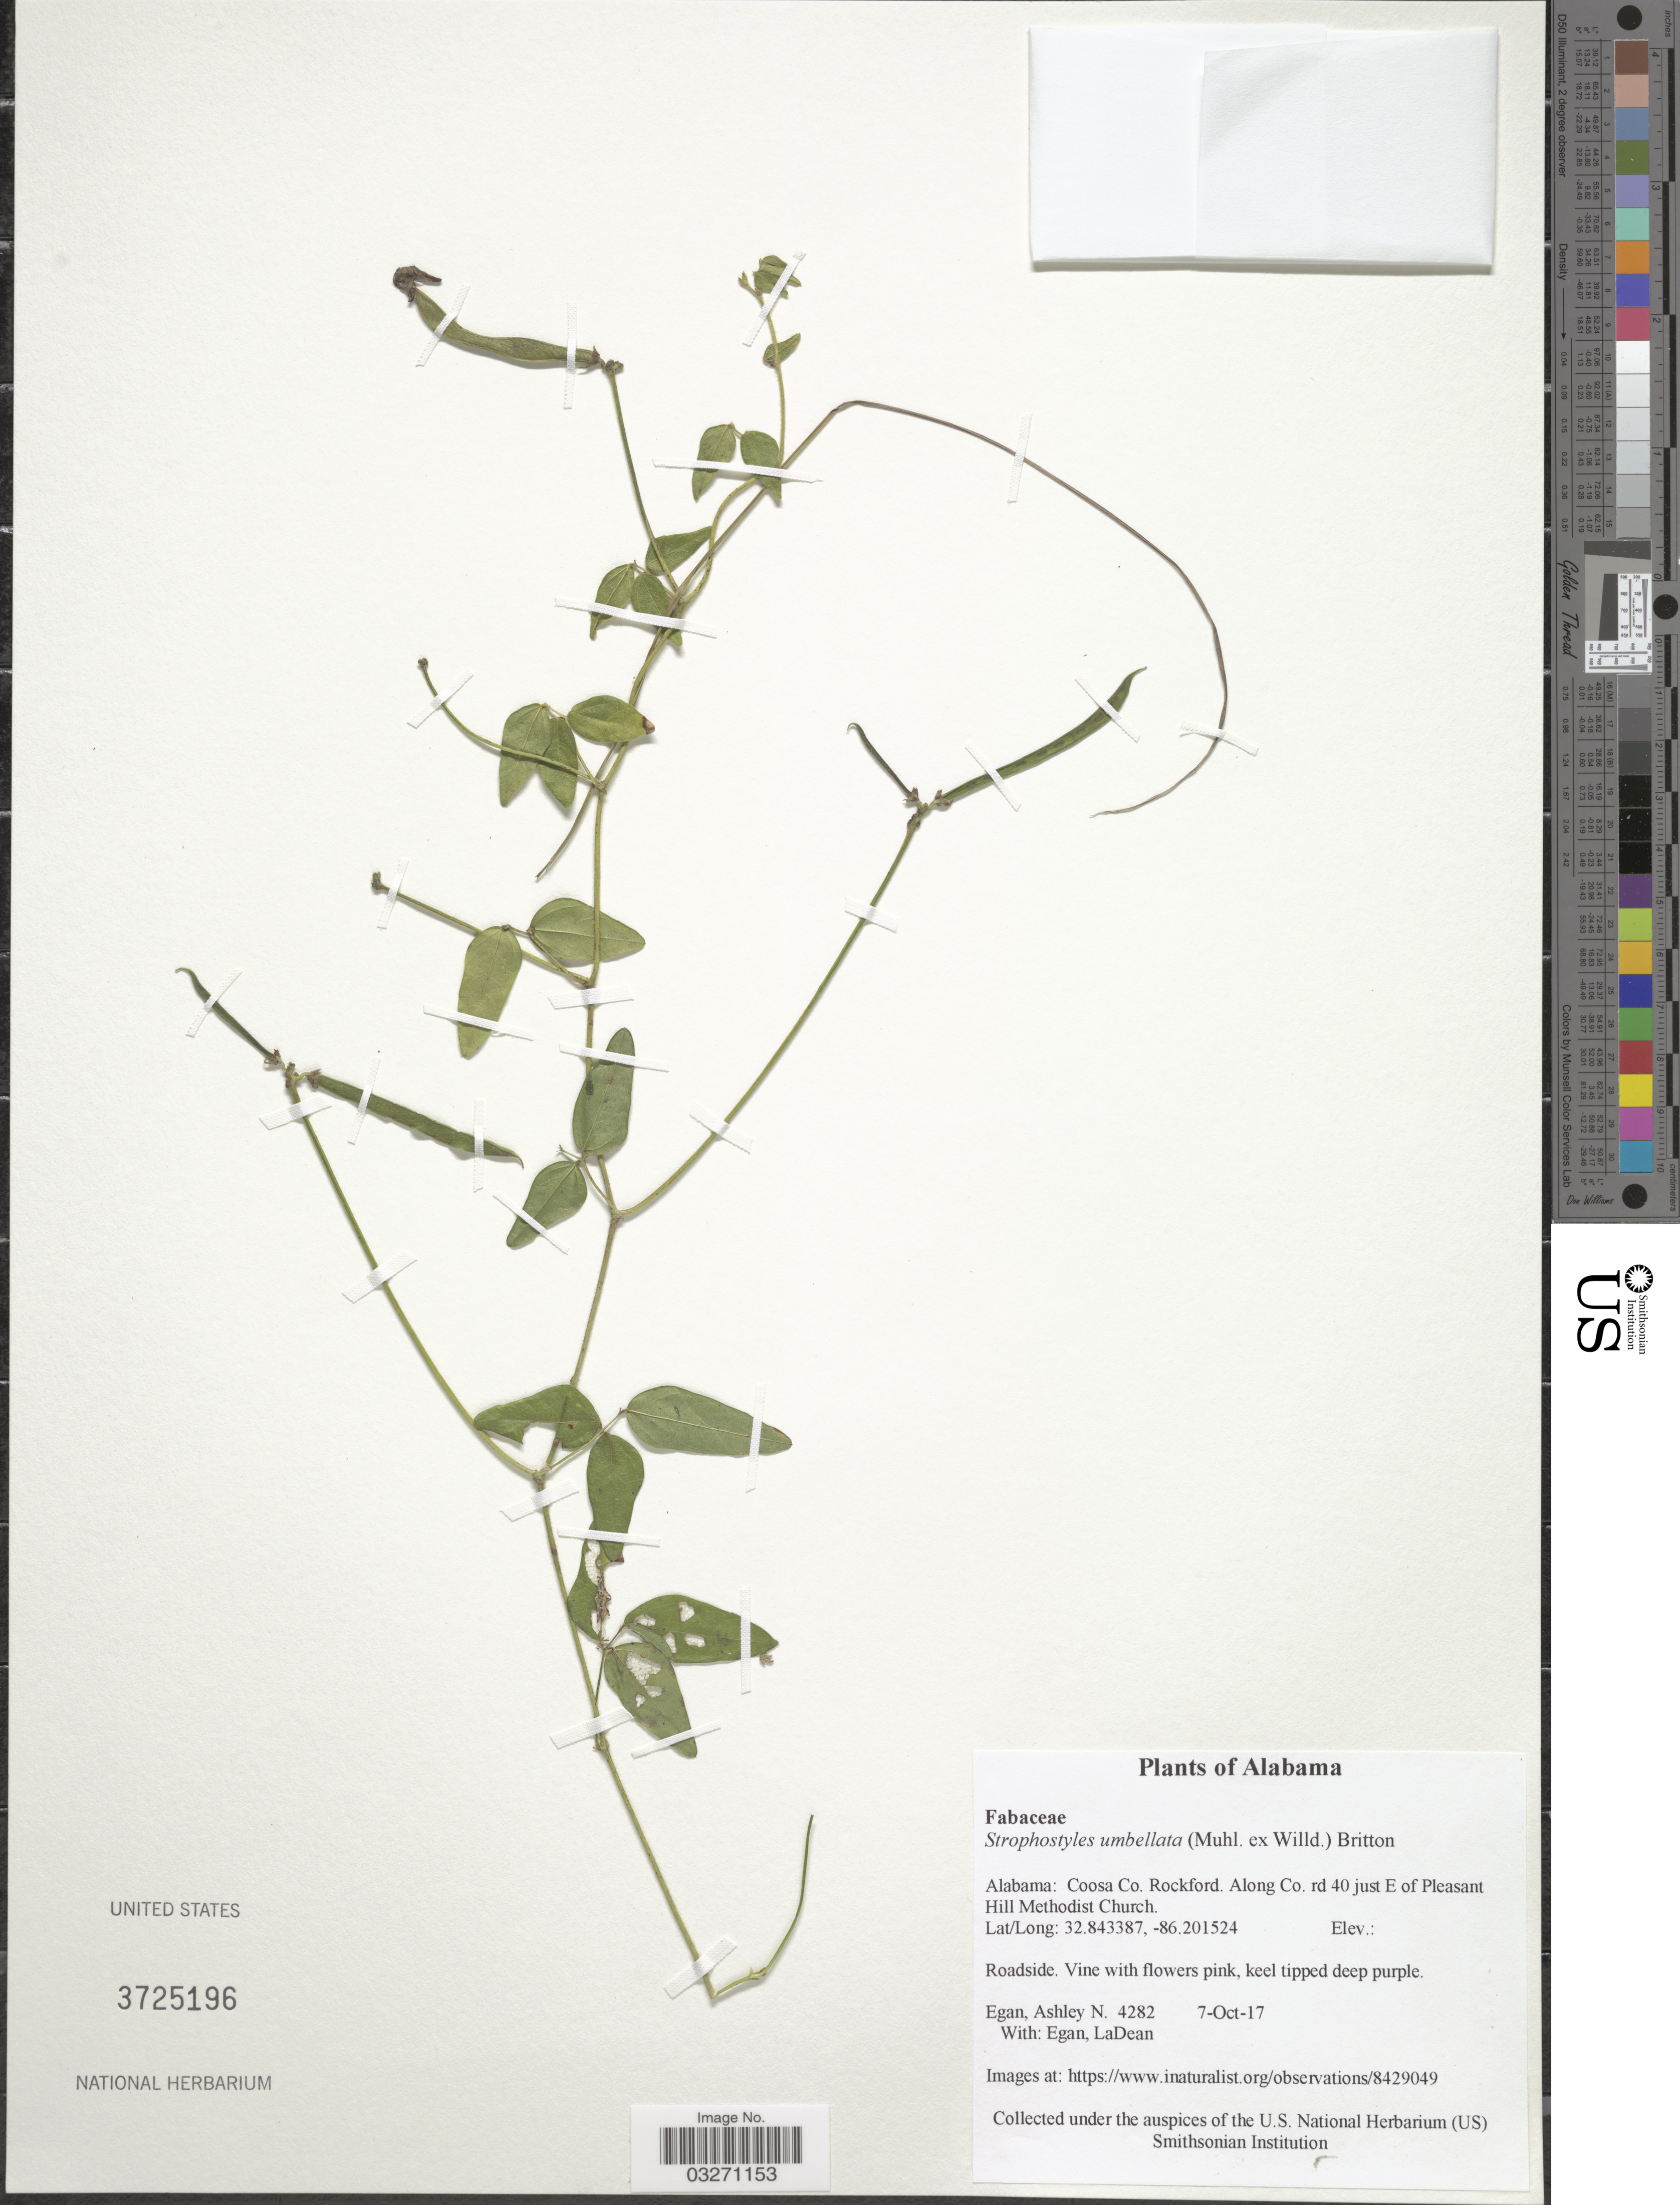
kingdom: Plantae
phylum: Tracheophyta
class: Magnoliopsida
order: Fabales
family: Fabaceae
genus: Strophostyles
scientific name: Strophostyles umbellata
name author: (Muhl. ex Willd.) Britton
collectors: A. N. Egan & E. Ladean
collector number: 4282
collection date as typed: Transcribed d/m/y: 7/10/17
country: United States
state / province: Alabama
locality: Coosa Co. Rockford. Along Co. rd. 40 just E of Pleasant Hill Methodist Church.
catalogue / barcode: US 3725196